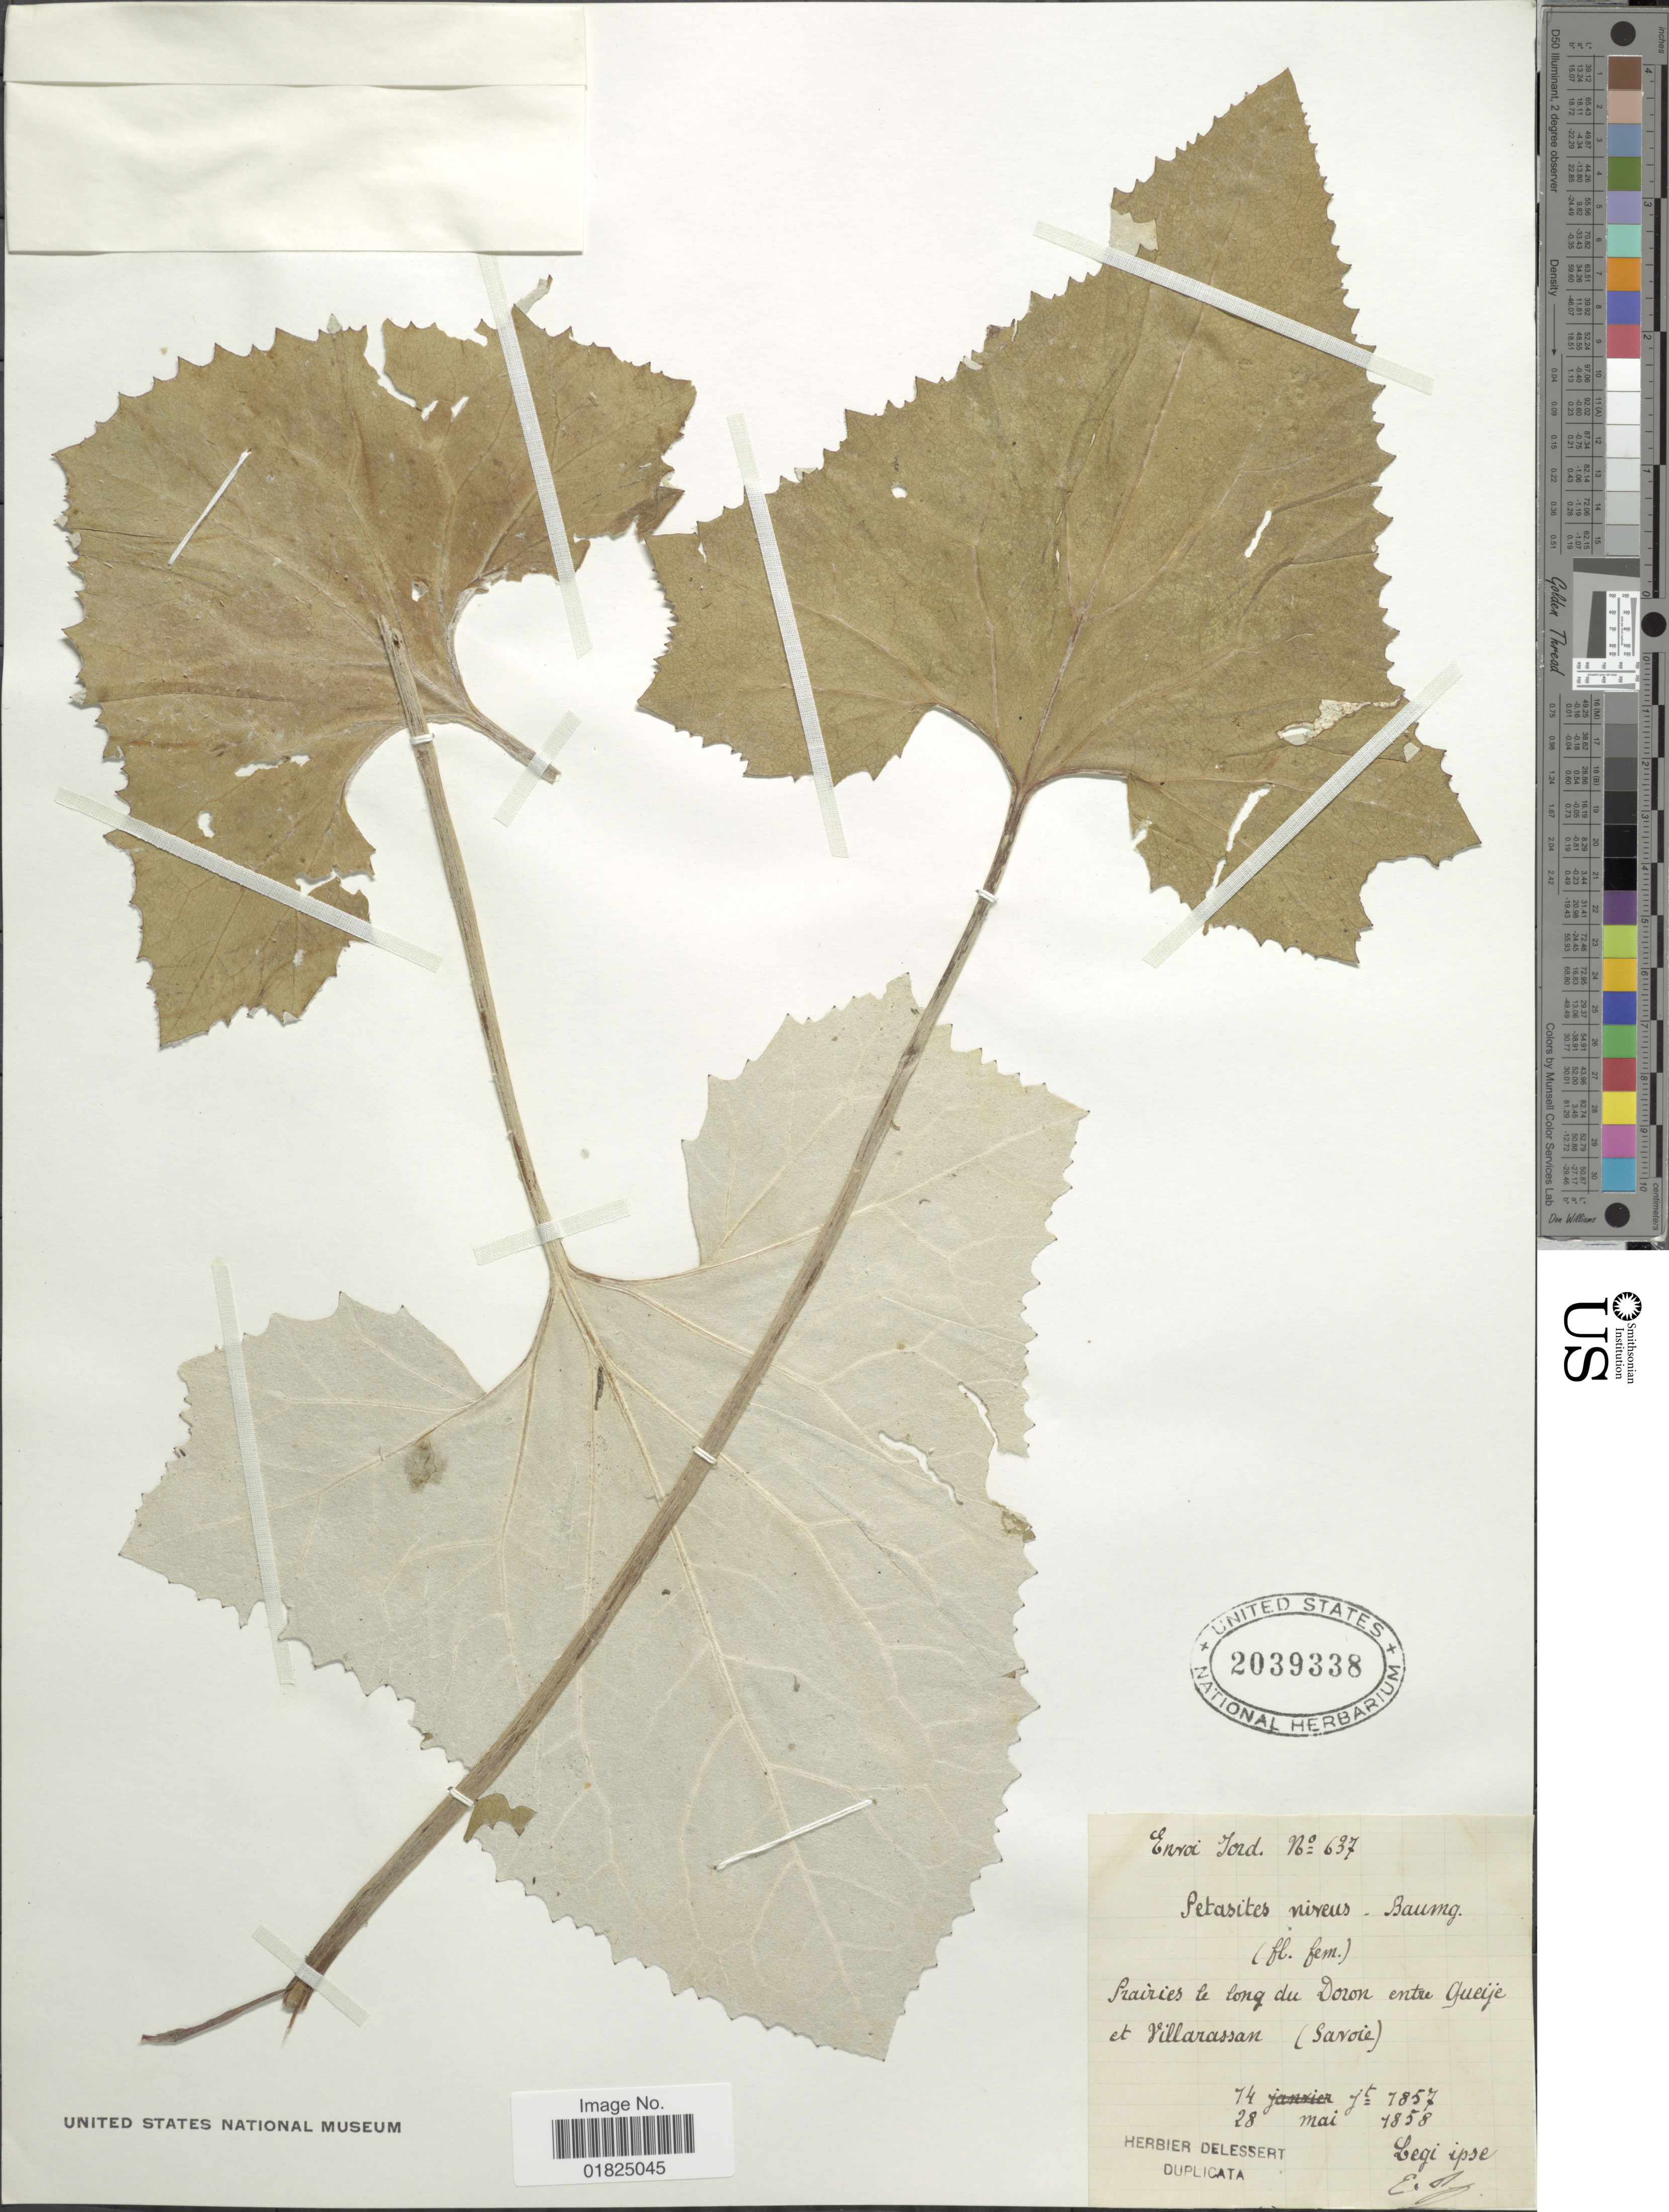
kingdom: Plantae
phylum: Tracheophyta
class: Magnoliopsida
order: Asterales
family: Asteraceae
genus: Petasites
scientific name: Petasites paradoxus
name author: (Retz.) Baumg.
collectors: -. Delessert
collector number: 637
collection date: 1858-05-28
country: France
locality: Prairies le long du Doron entre Gueije et Villarassan (Savoie)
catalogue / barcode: US 2039338